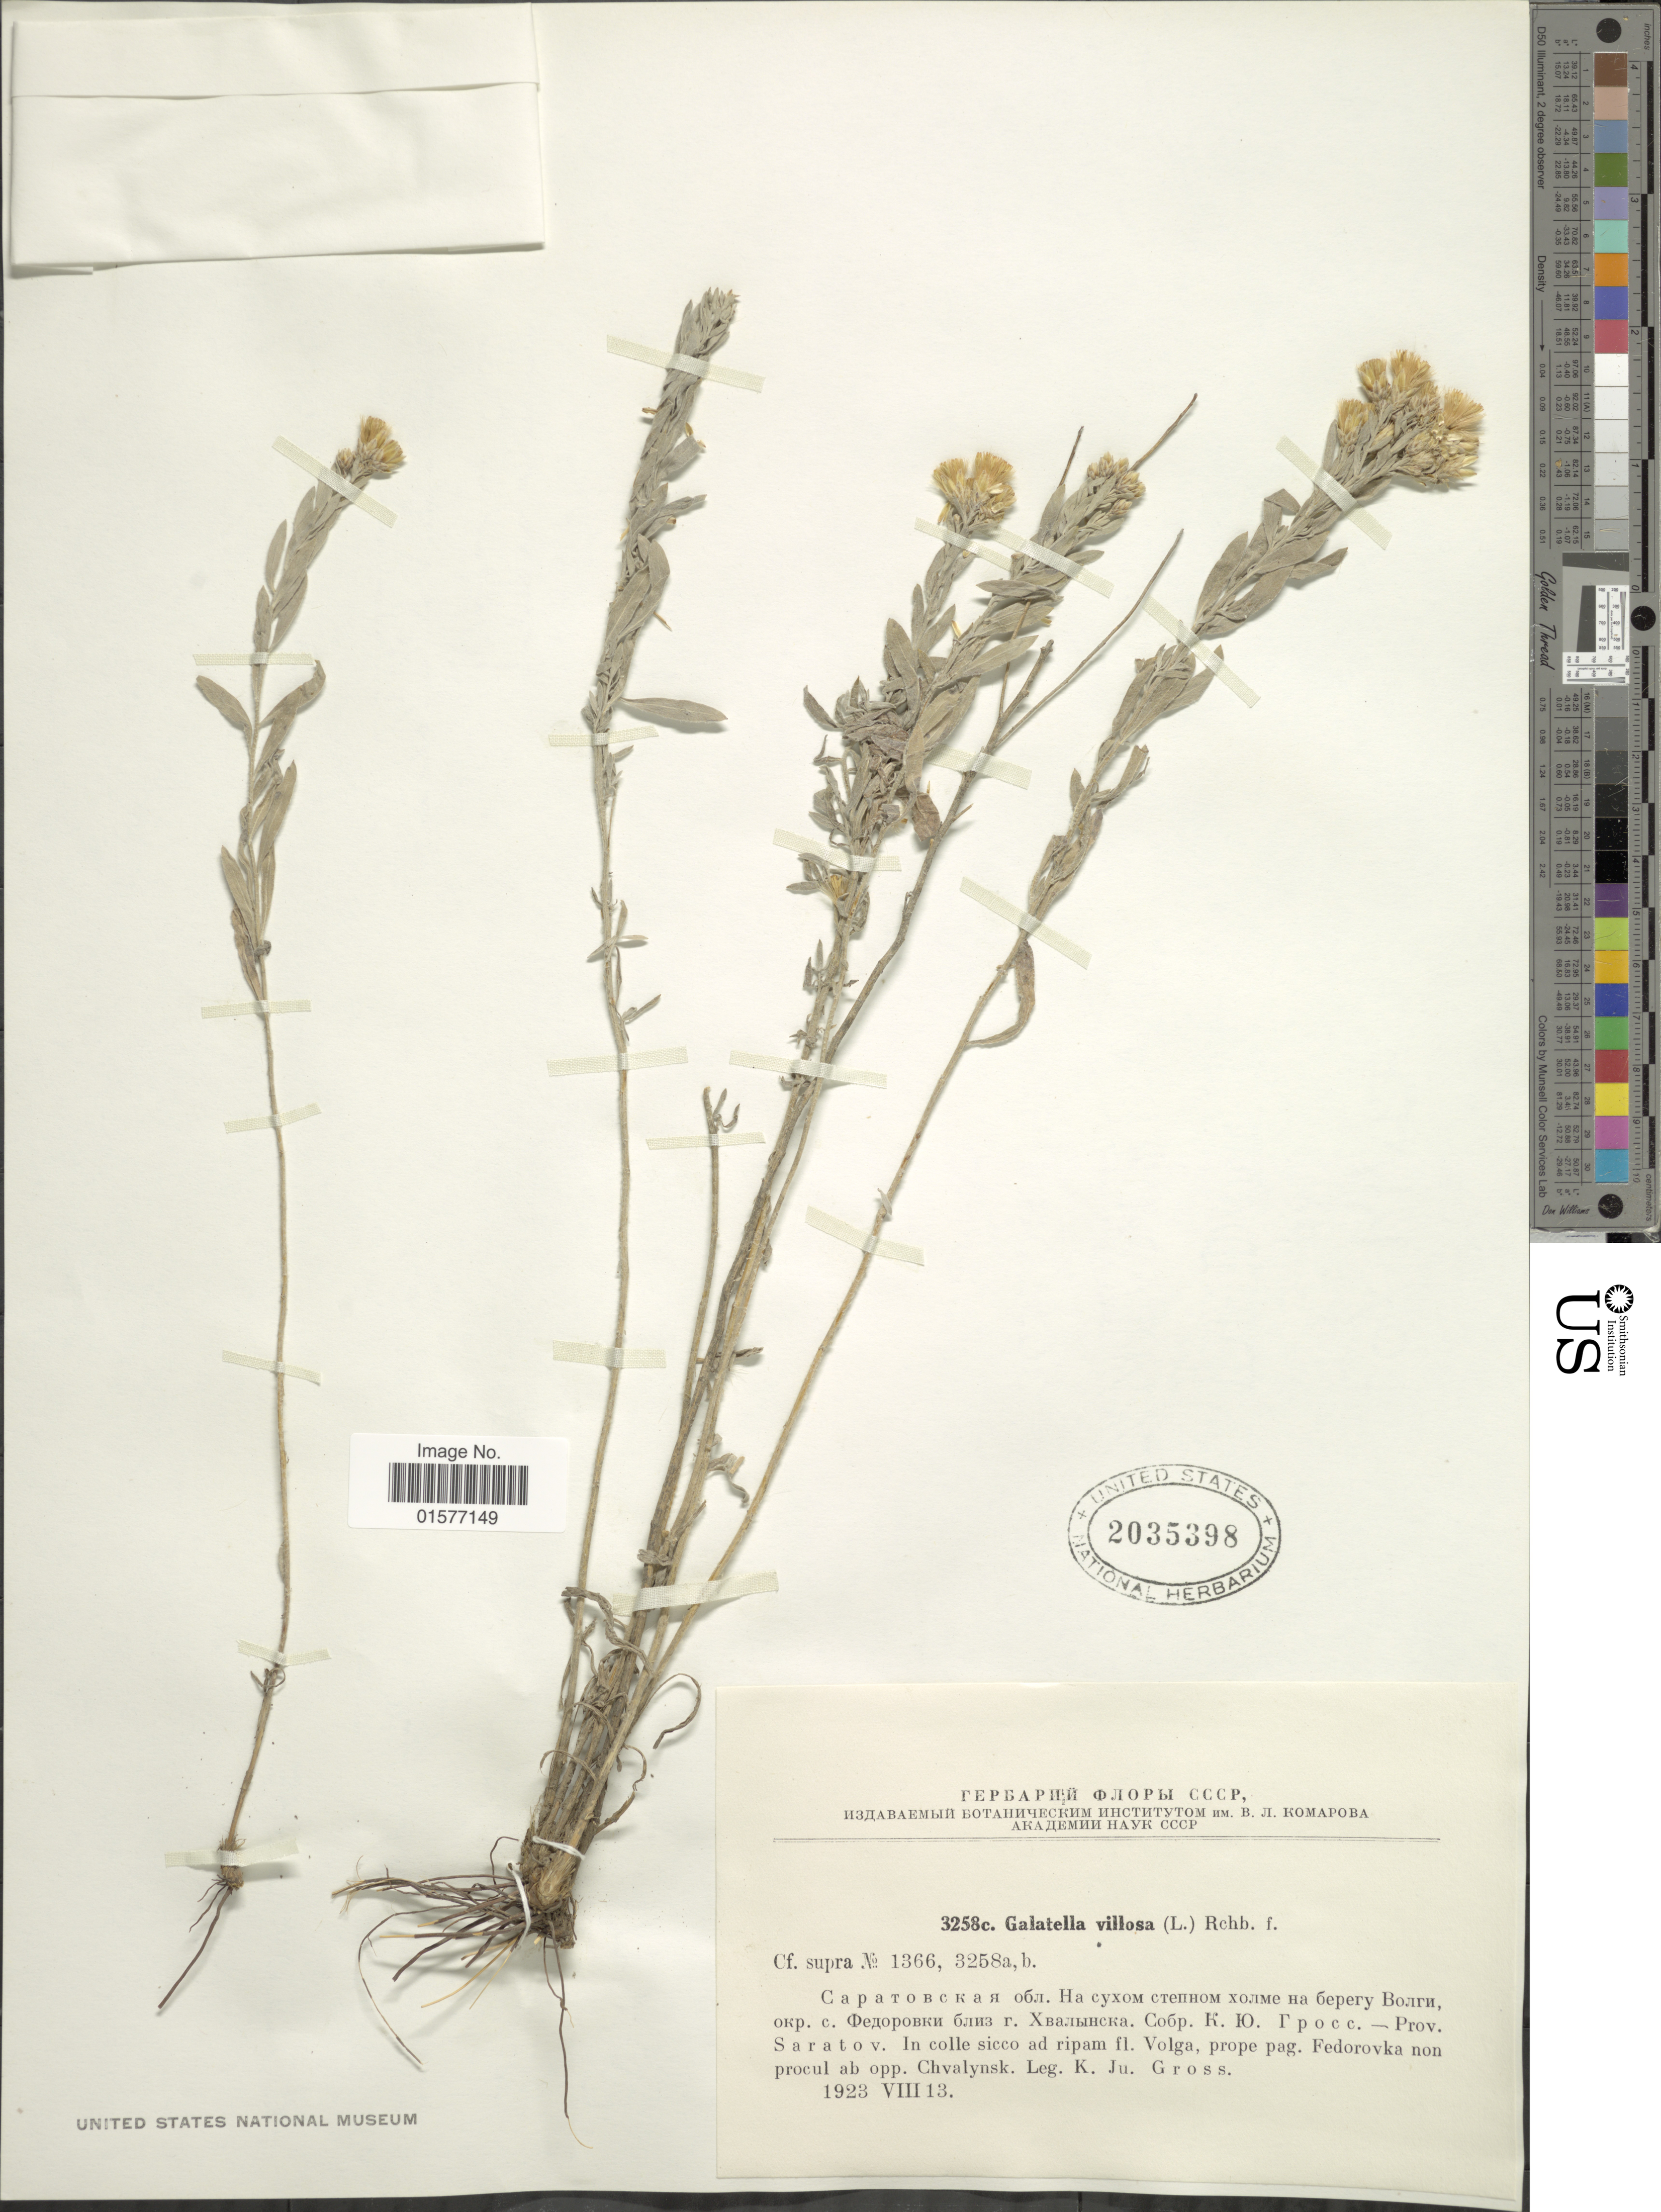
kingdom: Plantae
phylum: Tracheophyta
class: Magnoliopsida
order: Asterales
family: Asteraceae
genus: Linosyris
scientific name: Linosyris villosa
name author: (L.) DC.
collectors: K. Gross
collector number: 3258c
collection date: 1923-08-13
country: Russian Federation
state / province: Saratov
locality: Prov. Saratov, In colle sicco ad ripam fl. Volga, prope pag. Fedoirovka non procul ab opp. Chvalynsk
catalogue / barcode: US 2035398